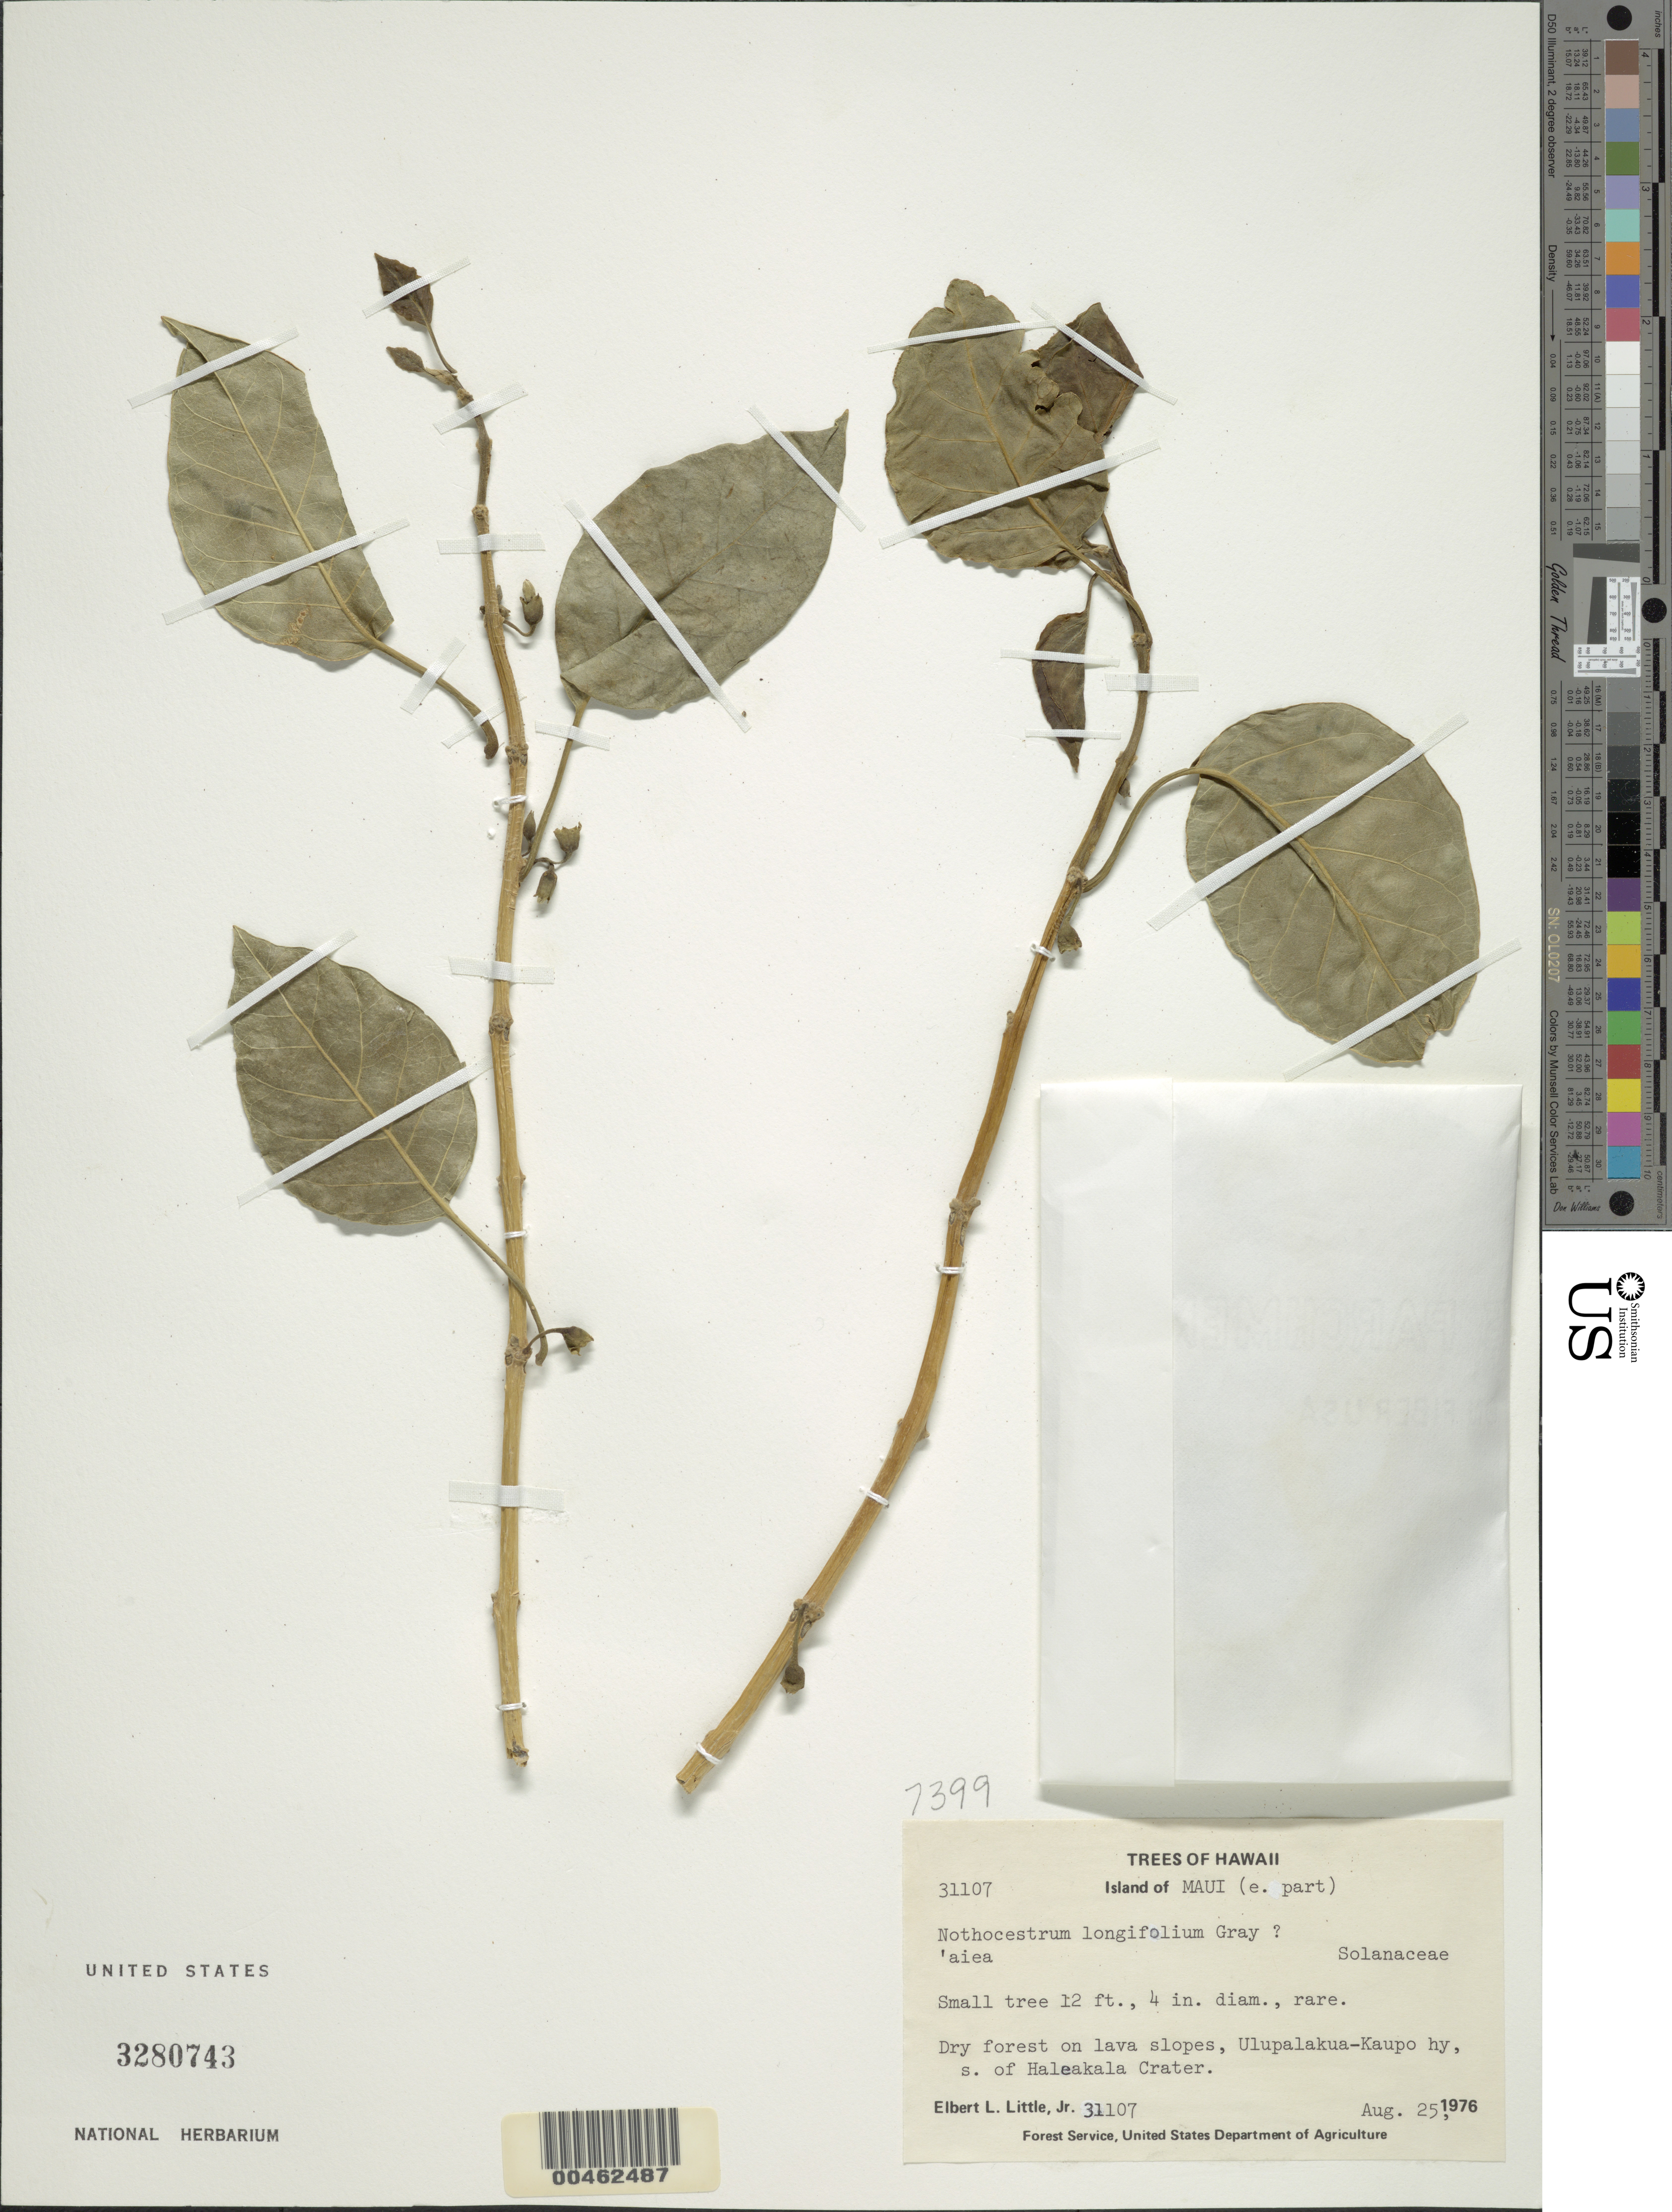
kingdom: Plantae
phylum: Tracheophyta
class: Magnoliopsida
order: Solanales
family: Solanaceae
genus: Nothocestrum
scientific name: Nothocestrum longifolium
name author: A. Gray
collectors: E. L. Little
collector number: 31107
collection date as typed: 25 Aug 1976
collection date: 1976-08-25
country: United States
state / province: Hawaii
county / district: Maui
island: Maui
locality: E part of Maui, Ulupalakua-Kaupo Hwy, S of Haleakala Crater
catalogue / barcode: US 3280743